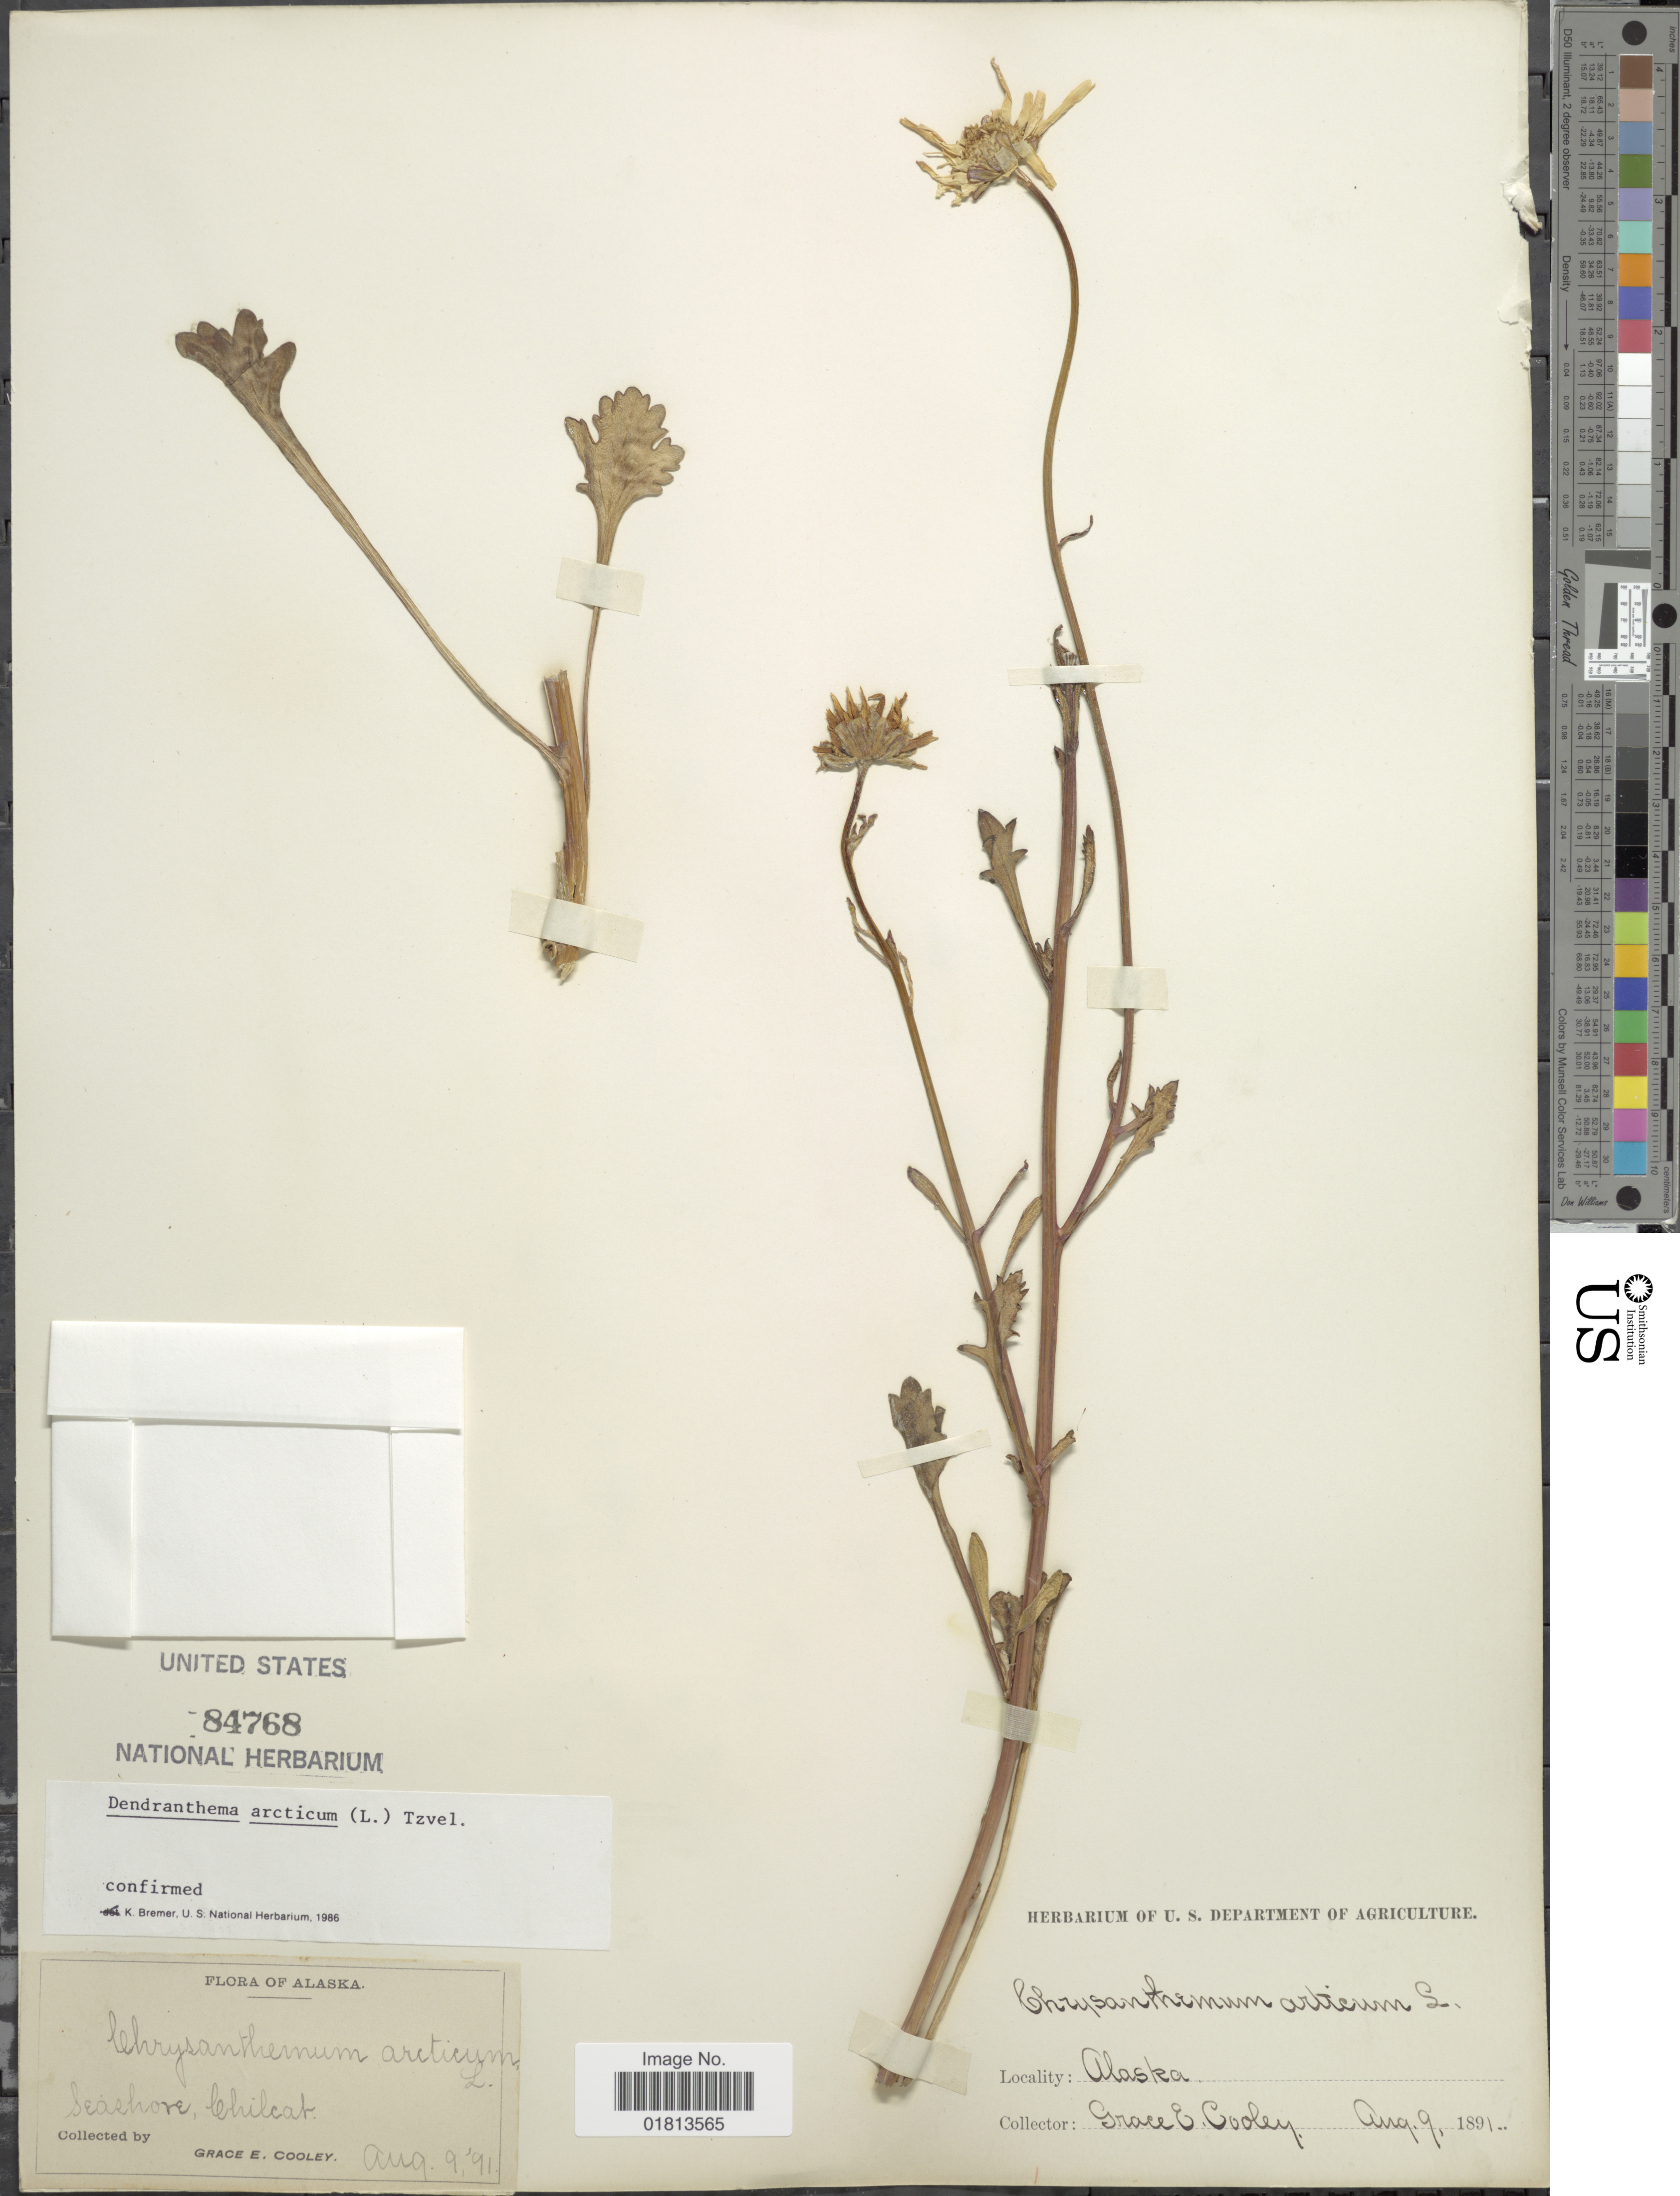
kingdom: Plantae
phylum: Tracheophyta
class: Magnoliopsida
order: Asterales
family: Asteraceae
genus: Dendranthema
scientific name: Dendranthema arcticum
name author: (L.) Tzvelev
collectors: G. E. Cooley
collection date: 1891-08-09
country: United States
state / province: Alaska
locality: Seashore, Chilcat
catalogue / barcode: US 84768